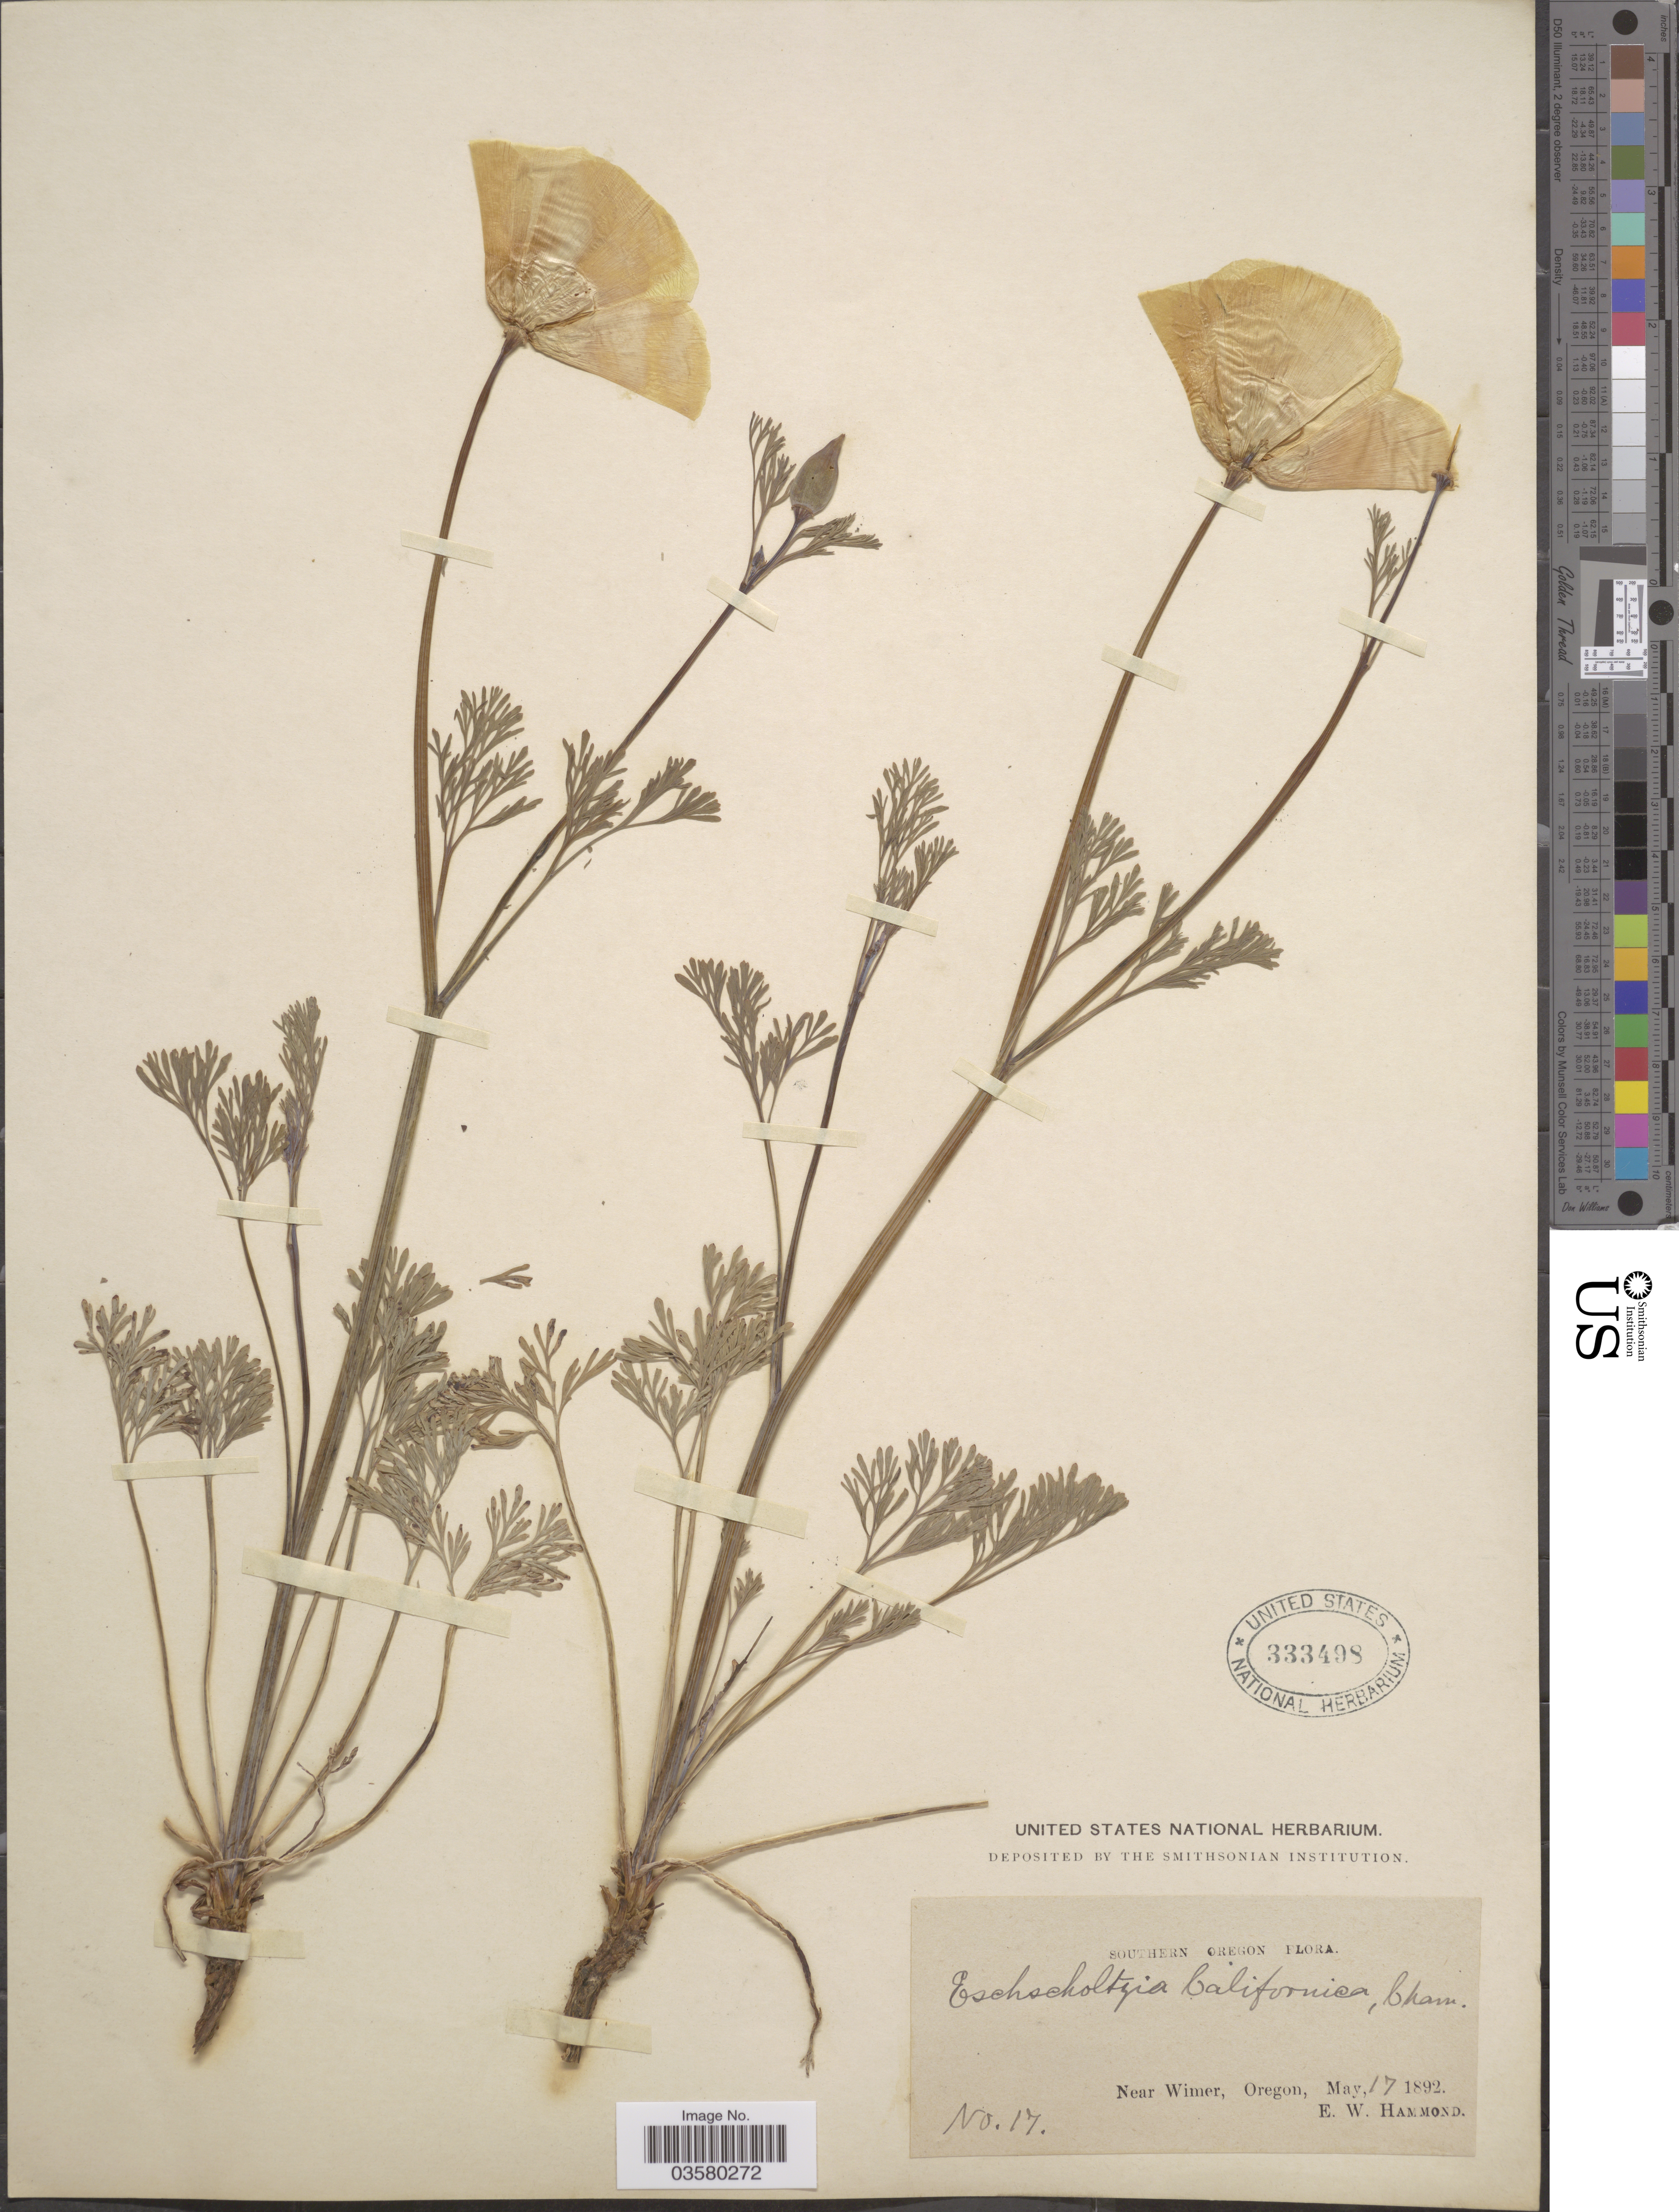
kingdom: Plantae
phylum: Tracheophyta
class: Magnoliopsida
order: Ranunculales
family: Papaveraceae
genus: Eschscholzia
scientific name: Eschscholzia californica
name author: Cham.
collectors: E. Hammond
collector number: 17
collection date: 1892-05-17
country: United States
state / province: Oregon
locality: Southern Oregon. Near Wimer.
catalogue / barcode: US 333498